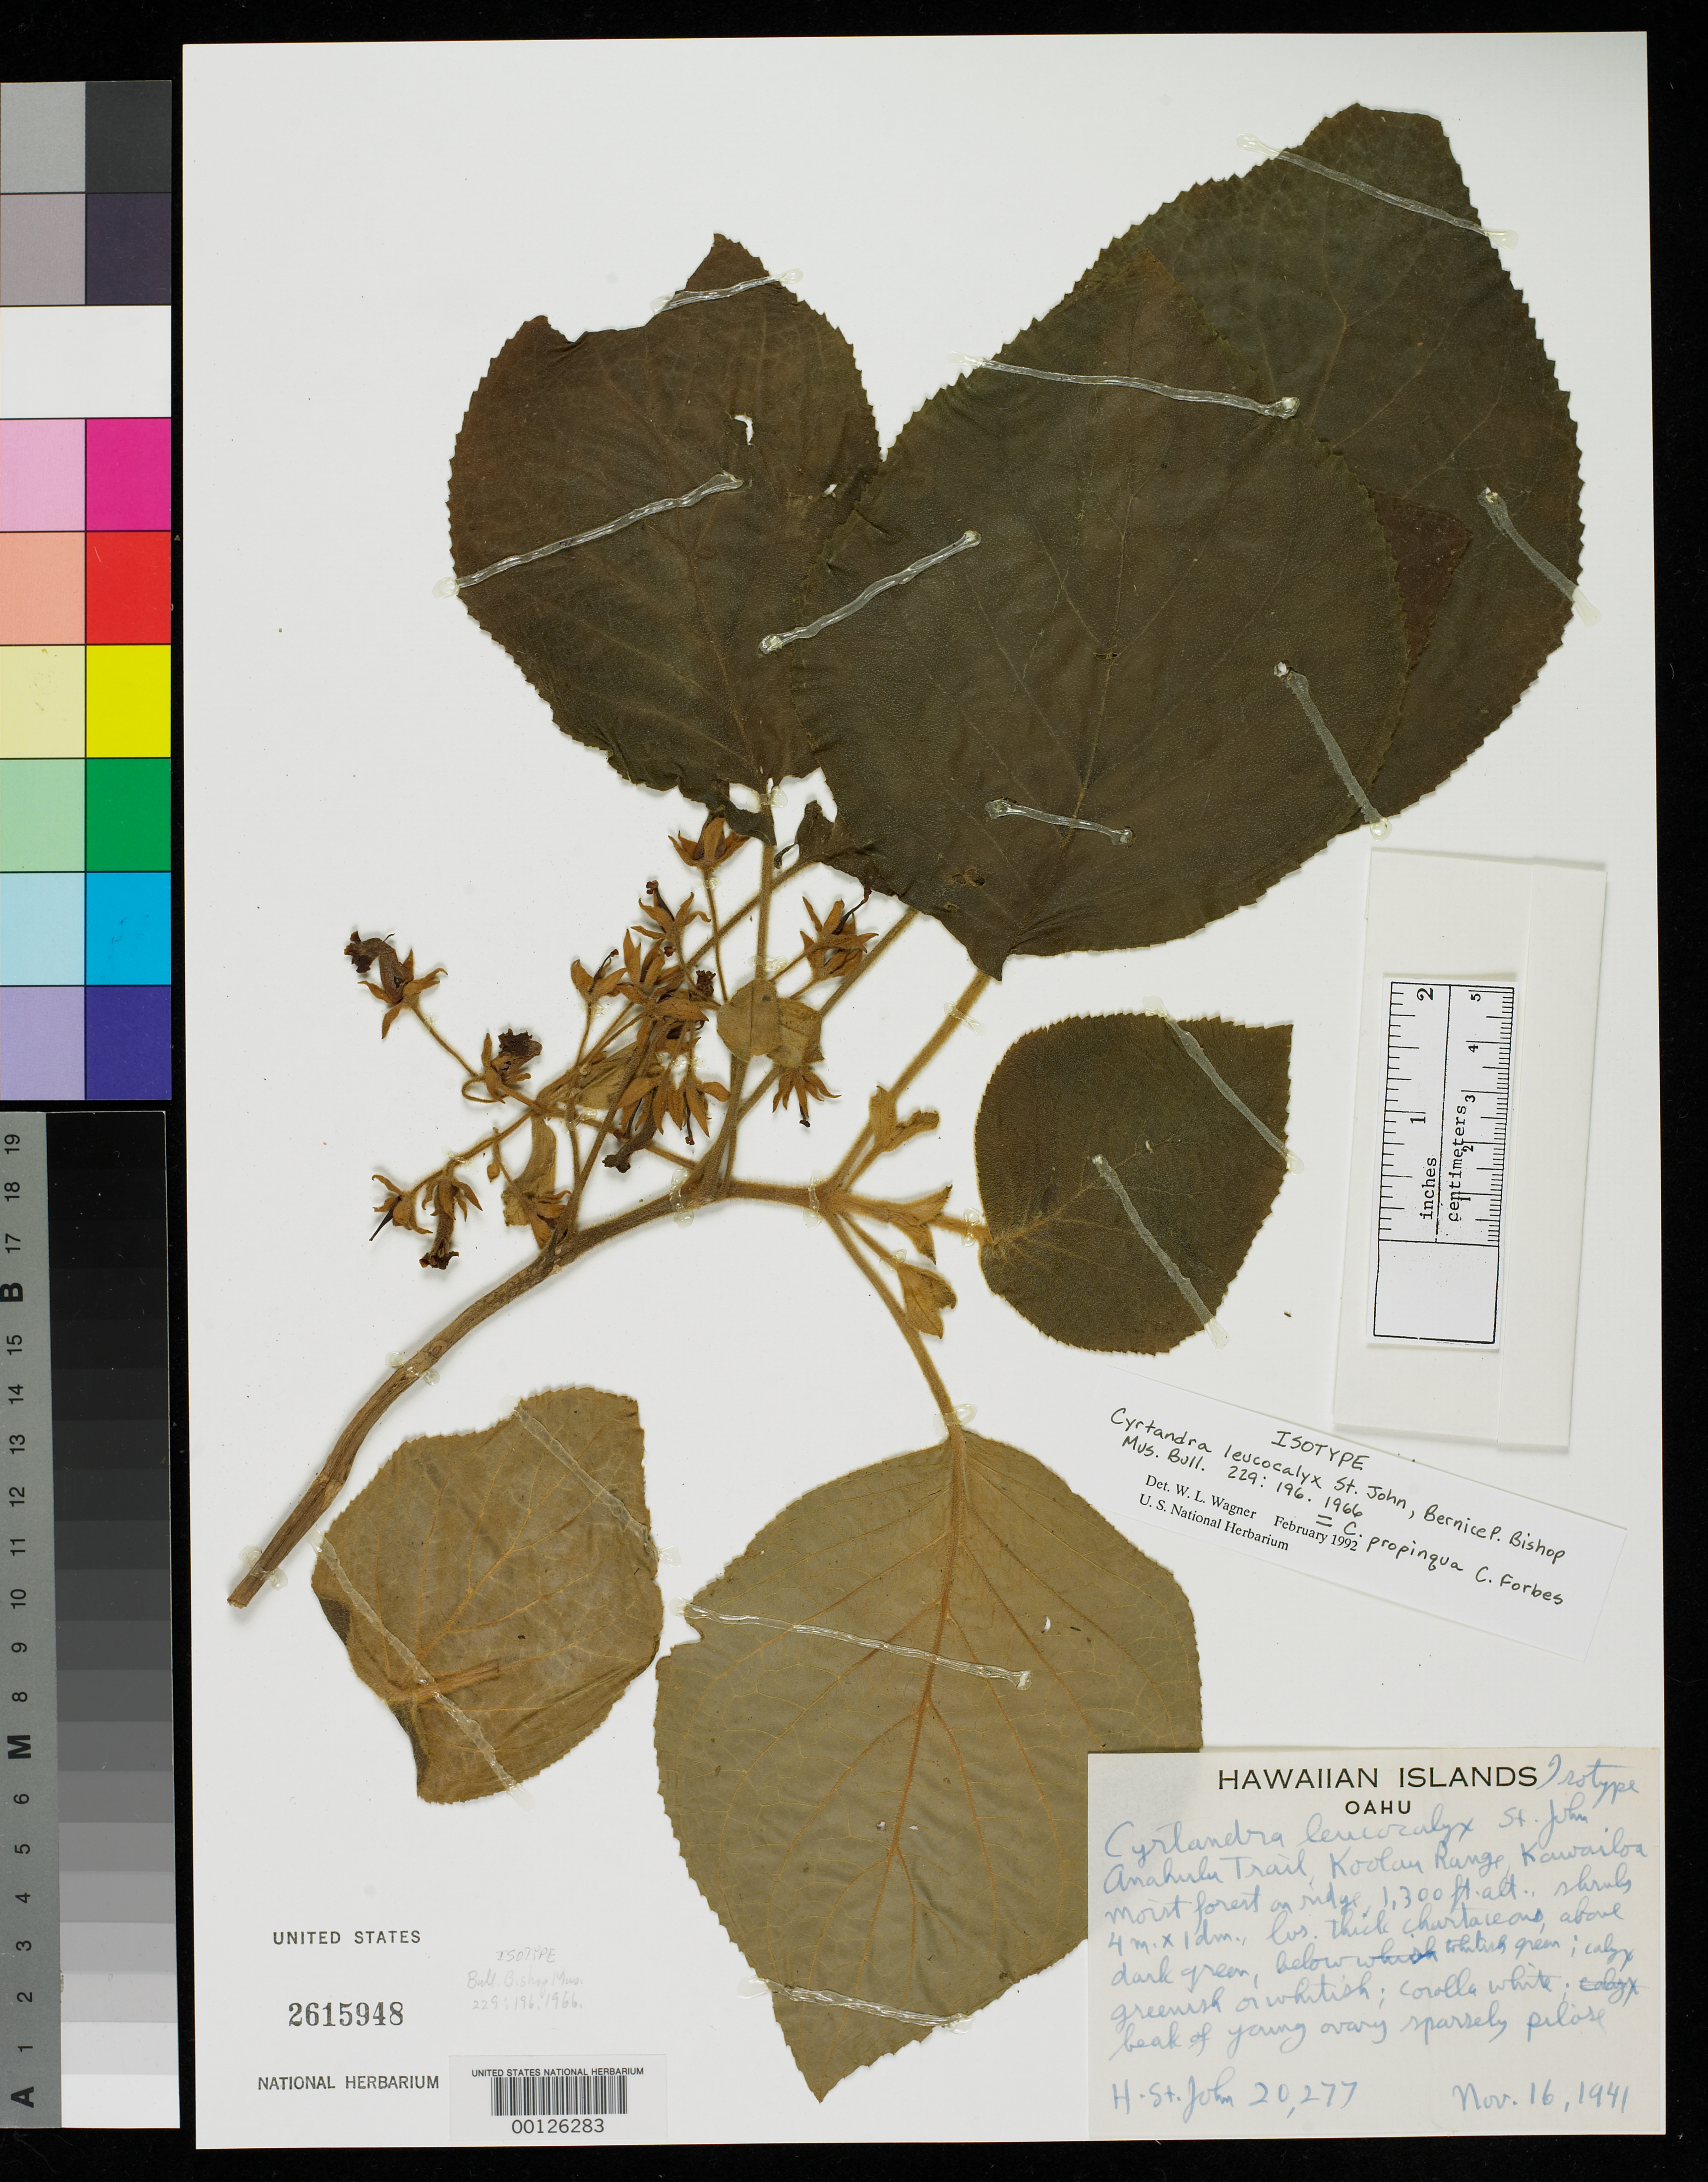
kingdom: Plantae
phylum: Tracheophyta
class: Magnoliopsida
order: Lamiales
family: Gesneriaceae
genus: Cyrtandra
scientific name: Cyrtandra leucocalyx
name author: H. St. John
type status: Isotype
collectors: H. St. John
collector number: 20277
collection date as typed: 16 Nov 1941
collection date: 1941-11-16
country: United States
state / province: Hawaii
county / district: Honolulu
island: Oahu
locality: Anahulu Trail, Koolau Range, Kawailoa.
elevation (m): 396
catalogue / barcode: US 2615948